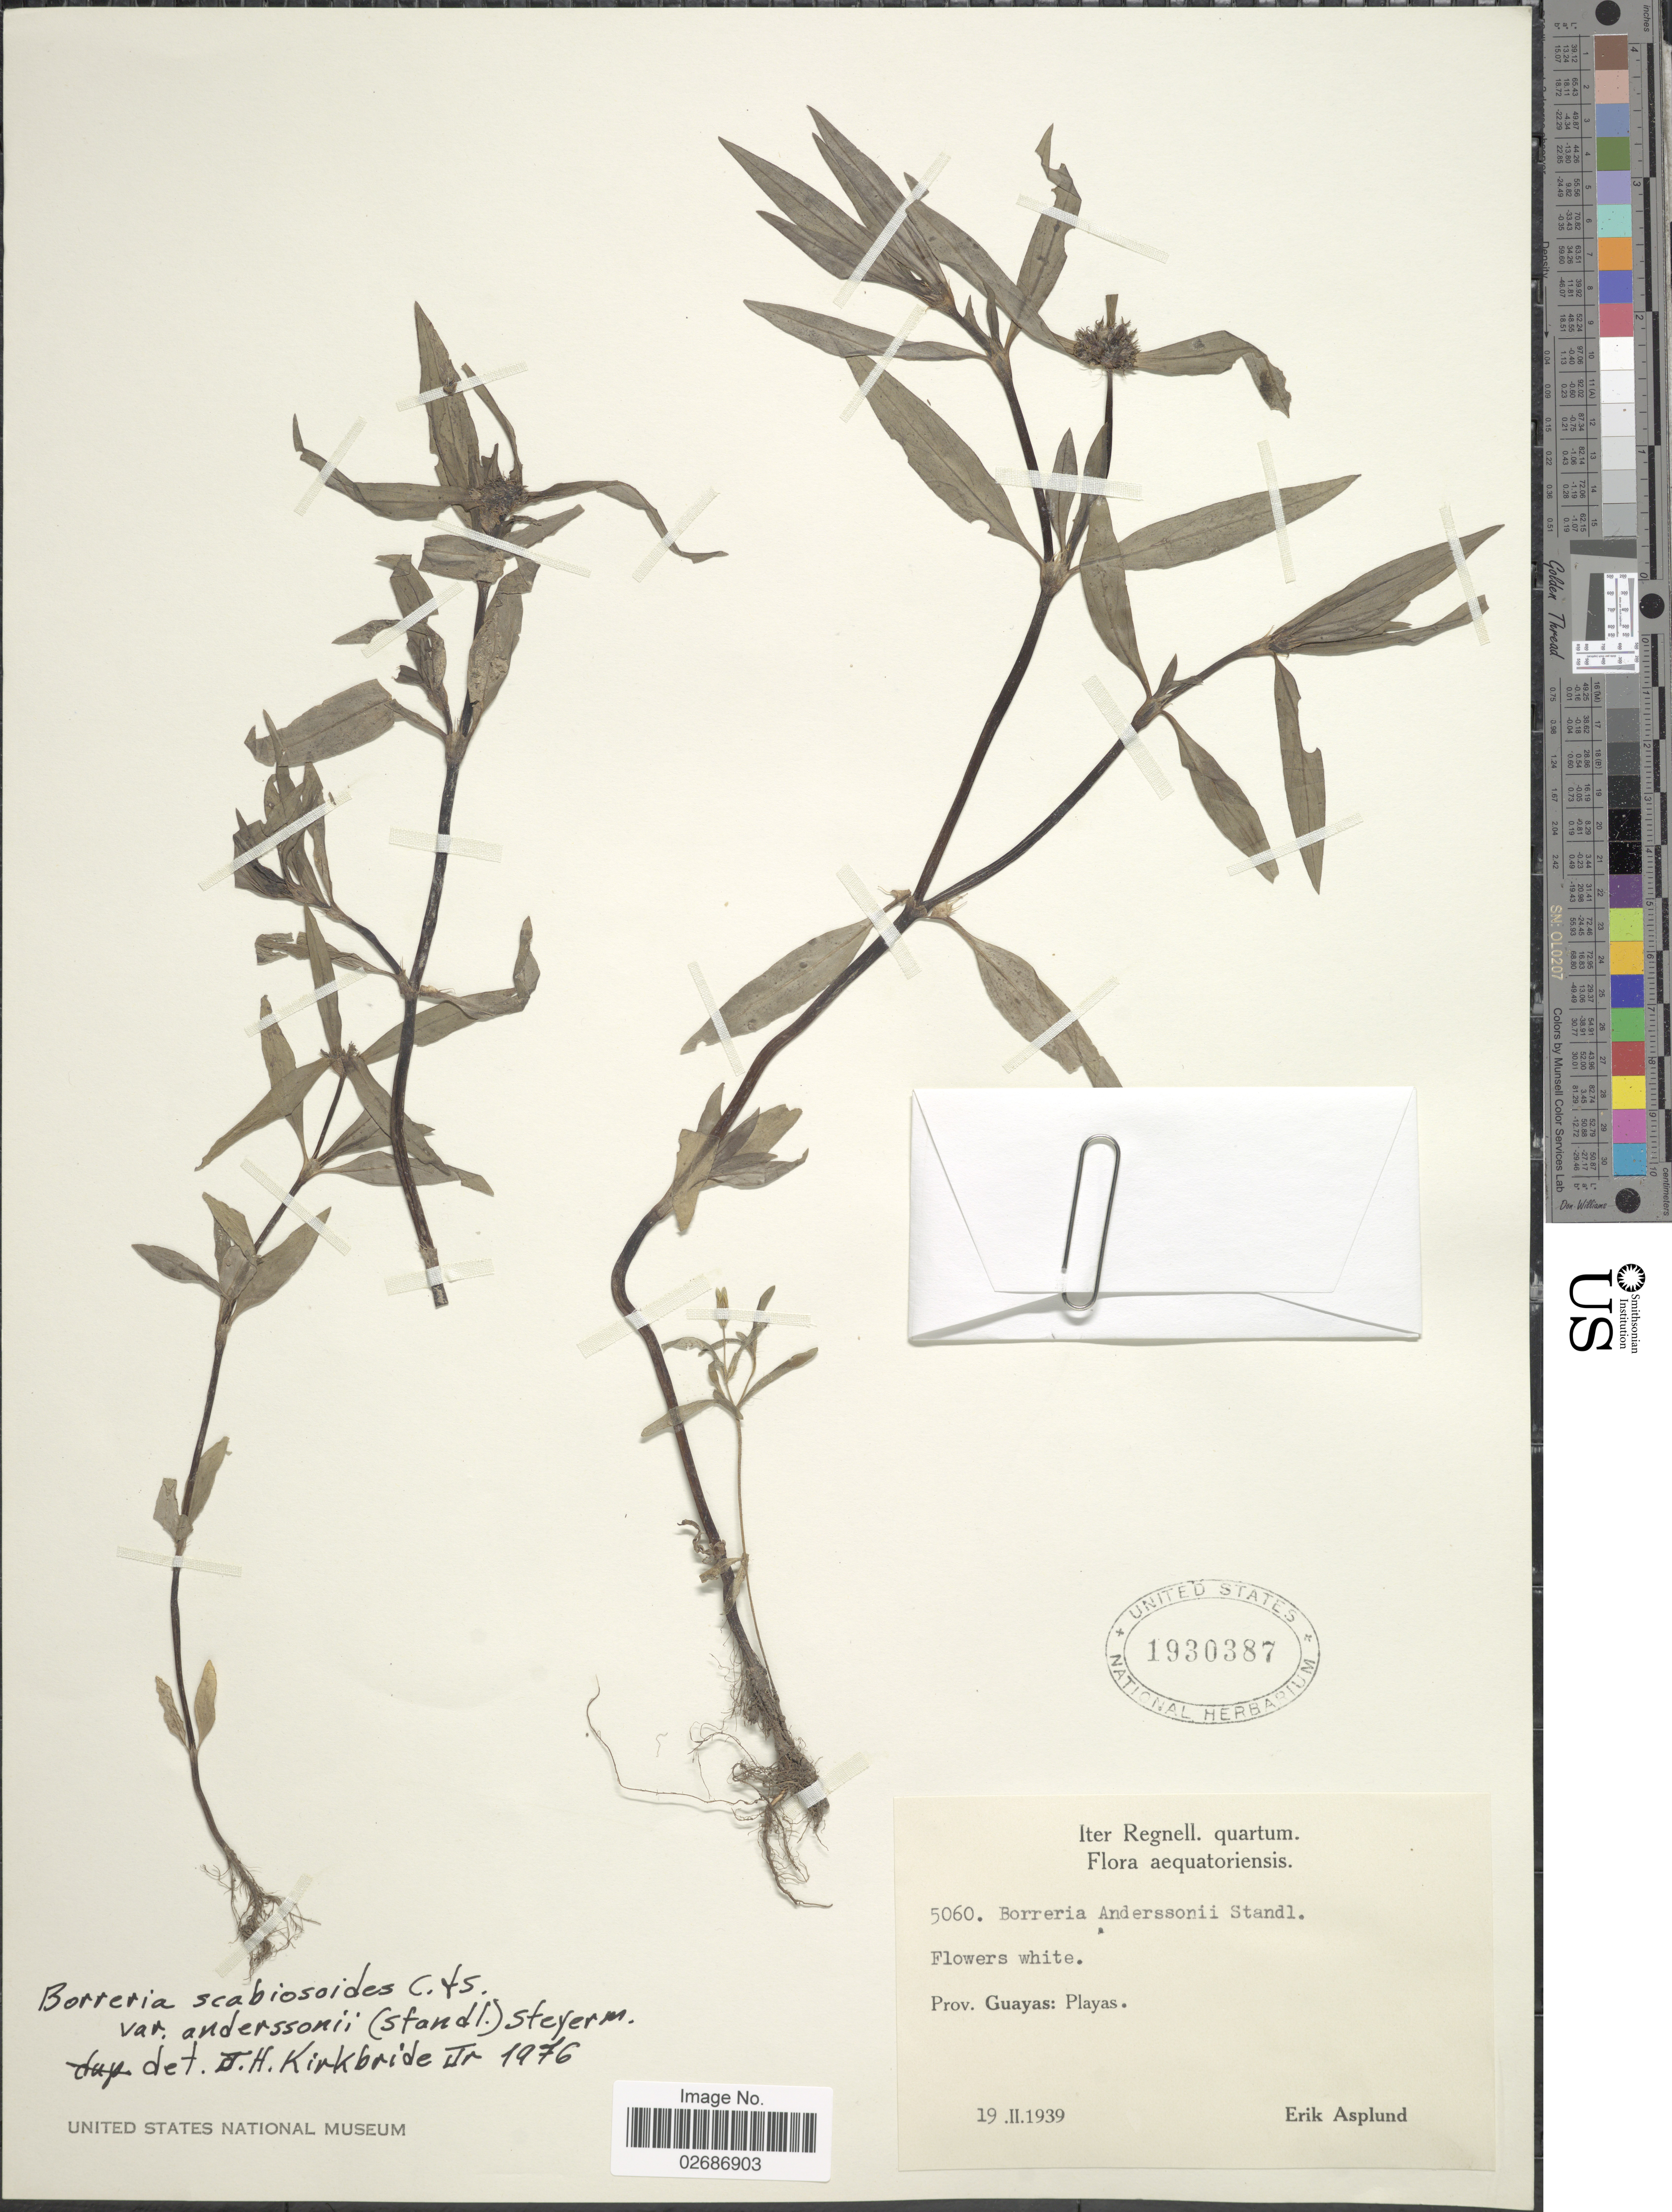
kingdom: Plantae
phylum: Tracheophyta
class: Magnoliopsida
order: Gentianales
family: Rubiaceae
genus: Borreria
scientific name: Borreria scabiosoides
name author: Cham. & Schltdl.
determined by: Kirkbride, J. H.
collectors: E. Asplund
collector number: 5060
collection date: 1939-02-19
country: Ecuador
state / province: Guayas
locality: Aequatoriensis, Playas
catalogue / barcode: US 1930387